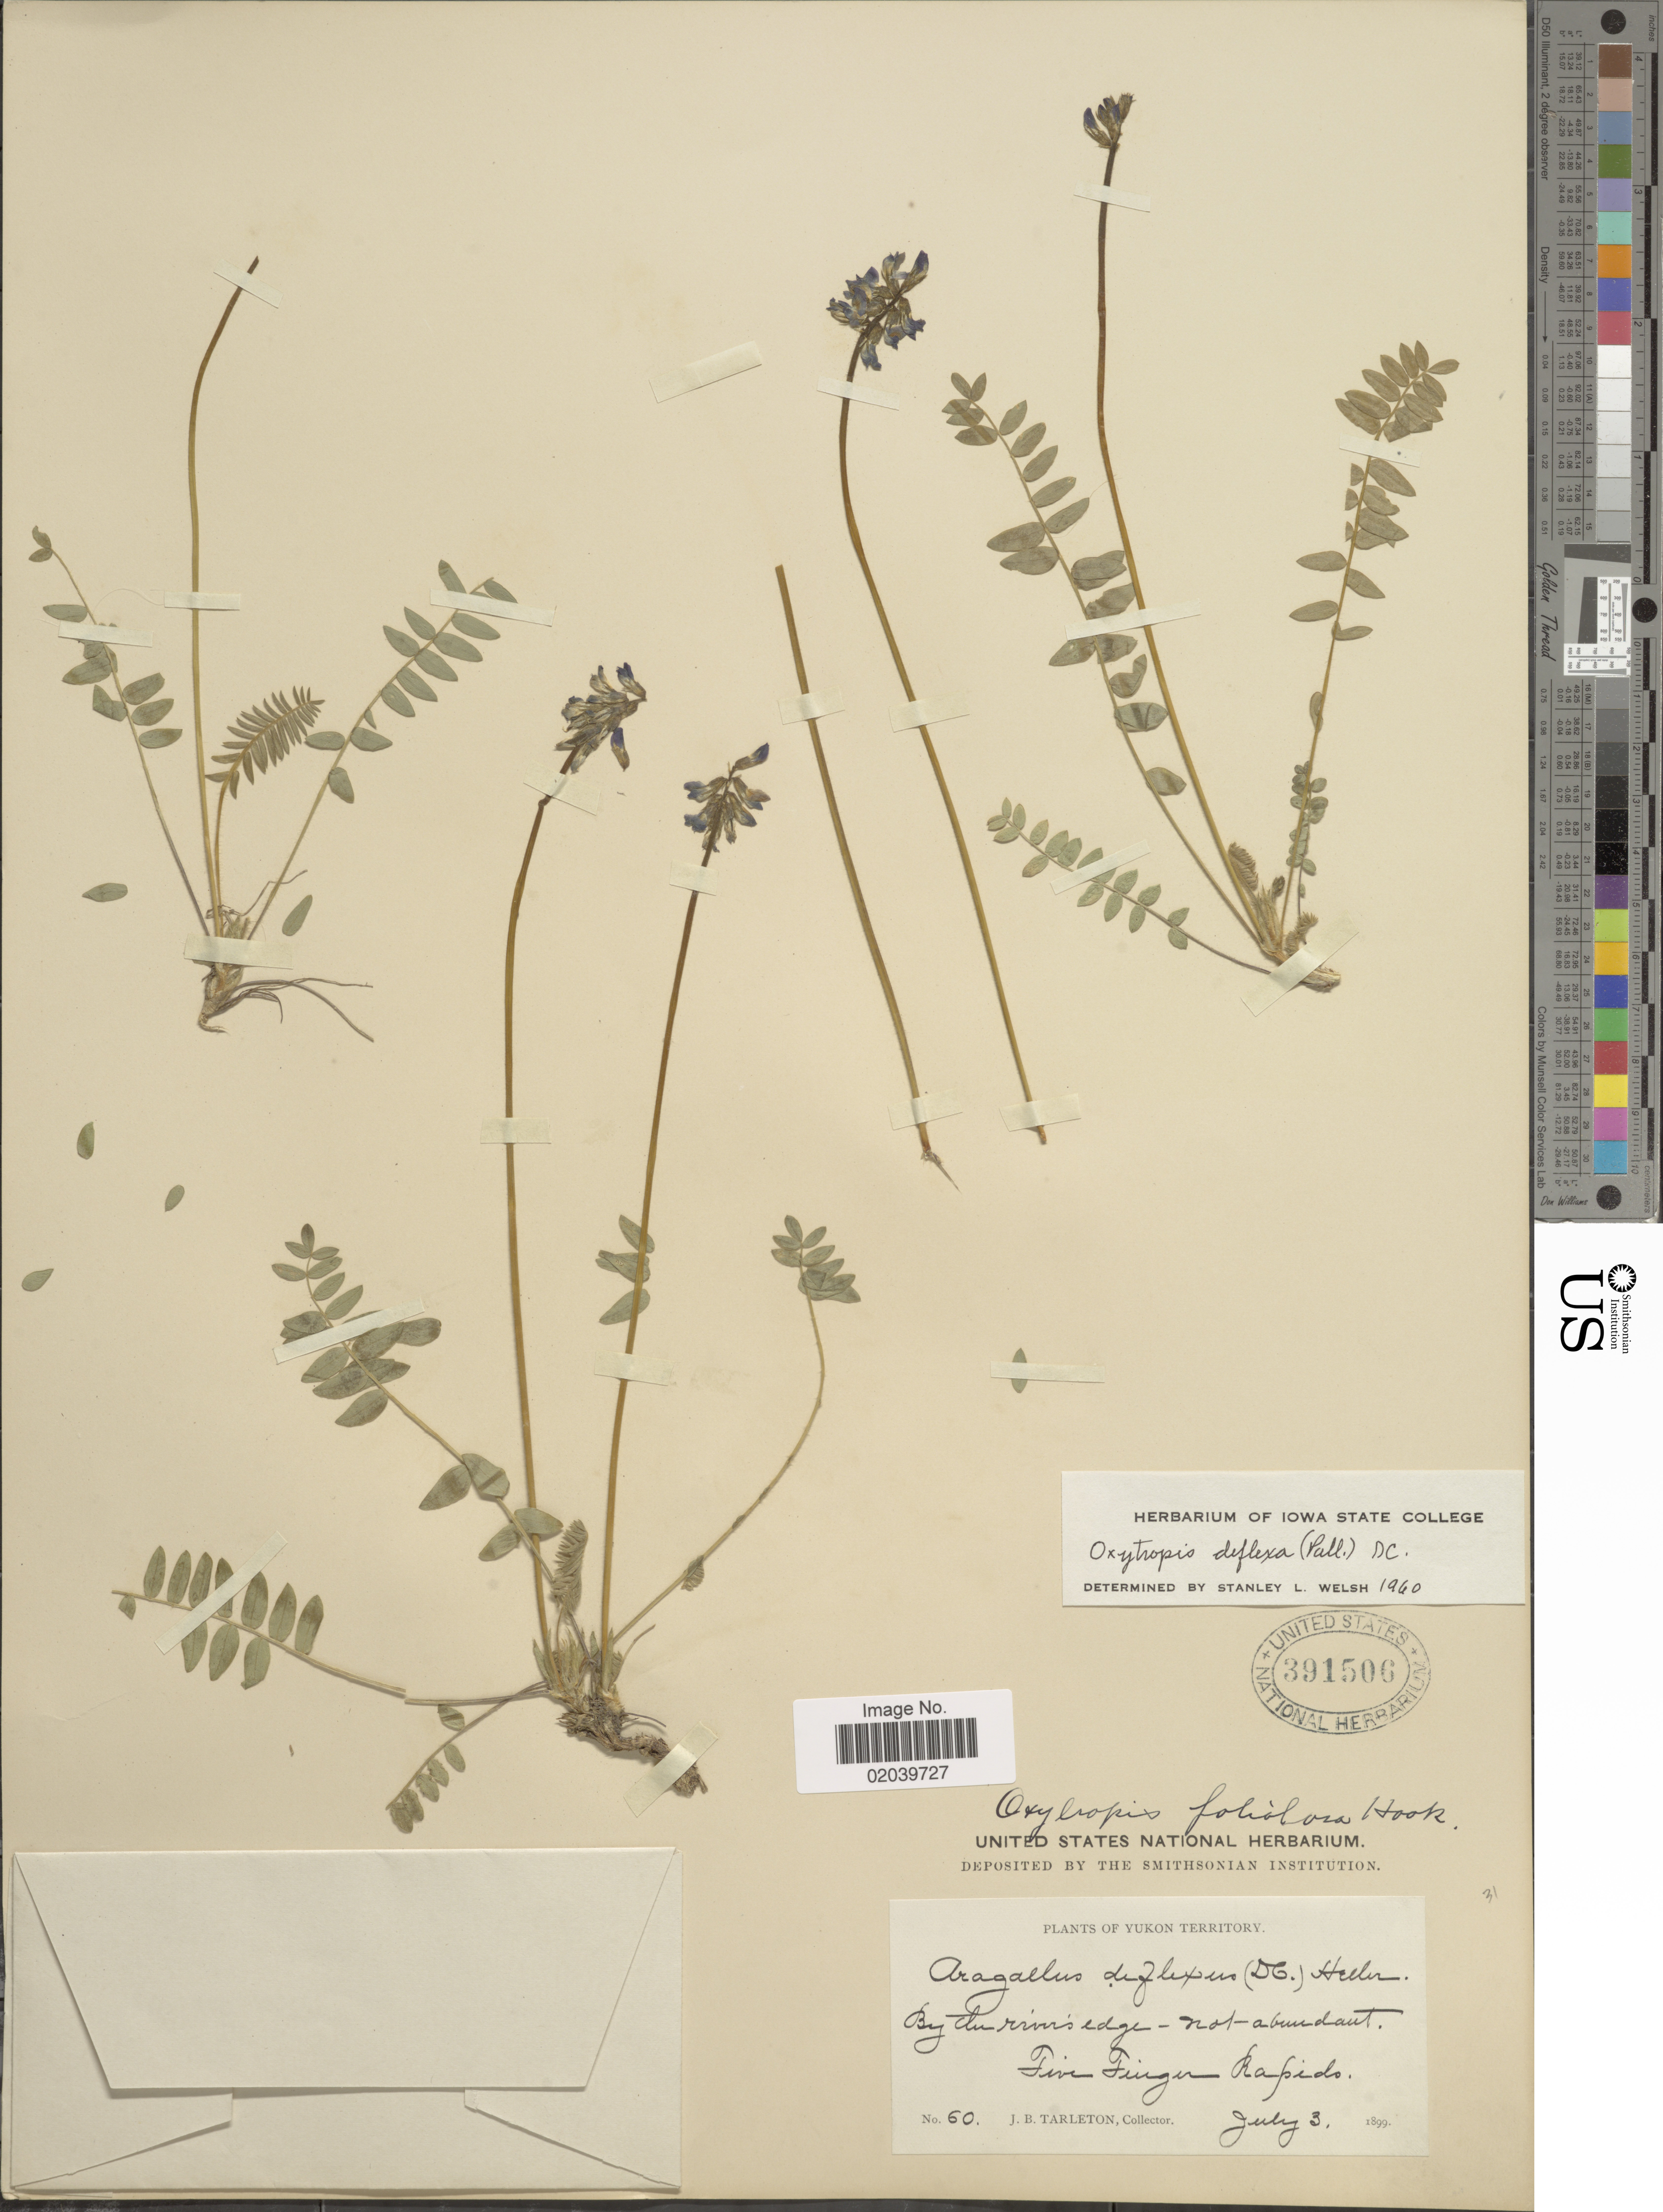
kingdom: Plantae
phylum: Tracheophyta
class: Magnoliopsida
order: Fabales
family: Fabaceae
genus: Oxytropis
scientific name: Oxytropis deflexa var. foliolosa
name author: (Hook.) Barneby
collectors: J. Tarleton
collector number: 60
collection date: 1899-07-03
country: Canada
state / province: Yukon Territory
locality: By the river's edge - not abundant. Five Finger Rapids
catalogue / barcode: US 391506